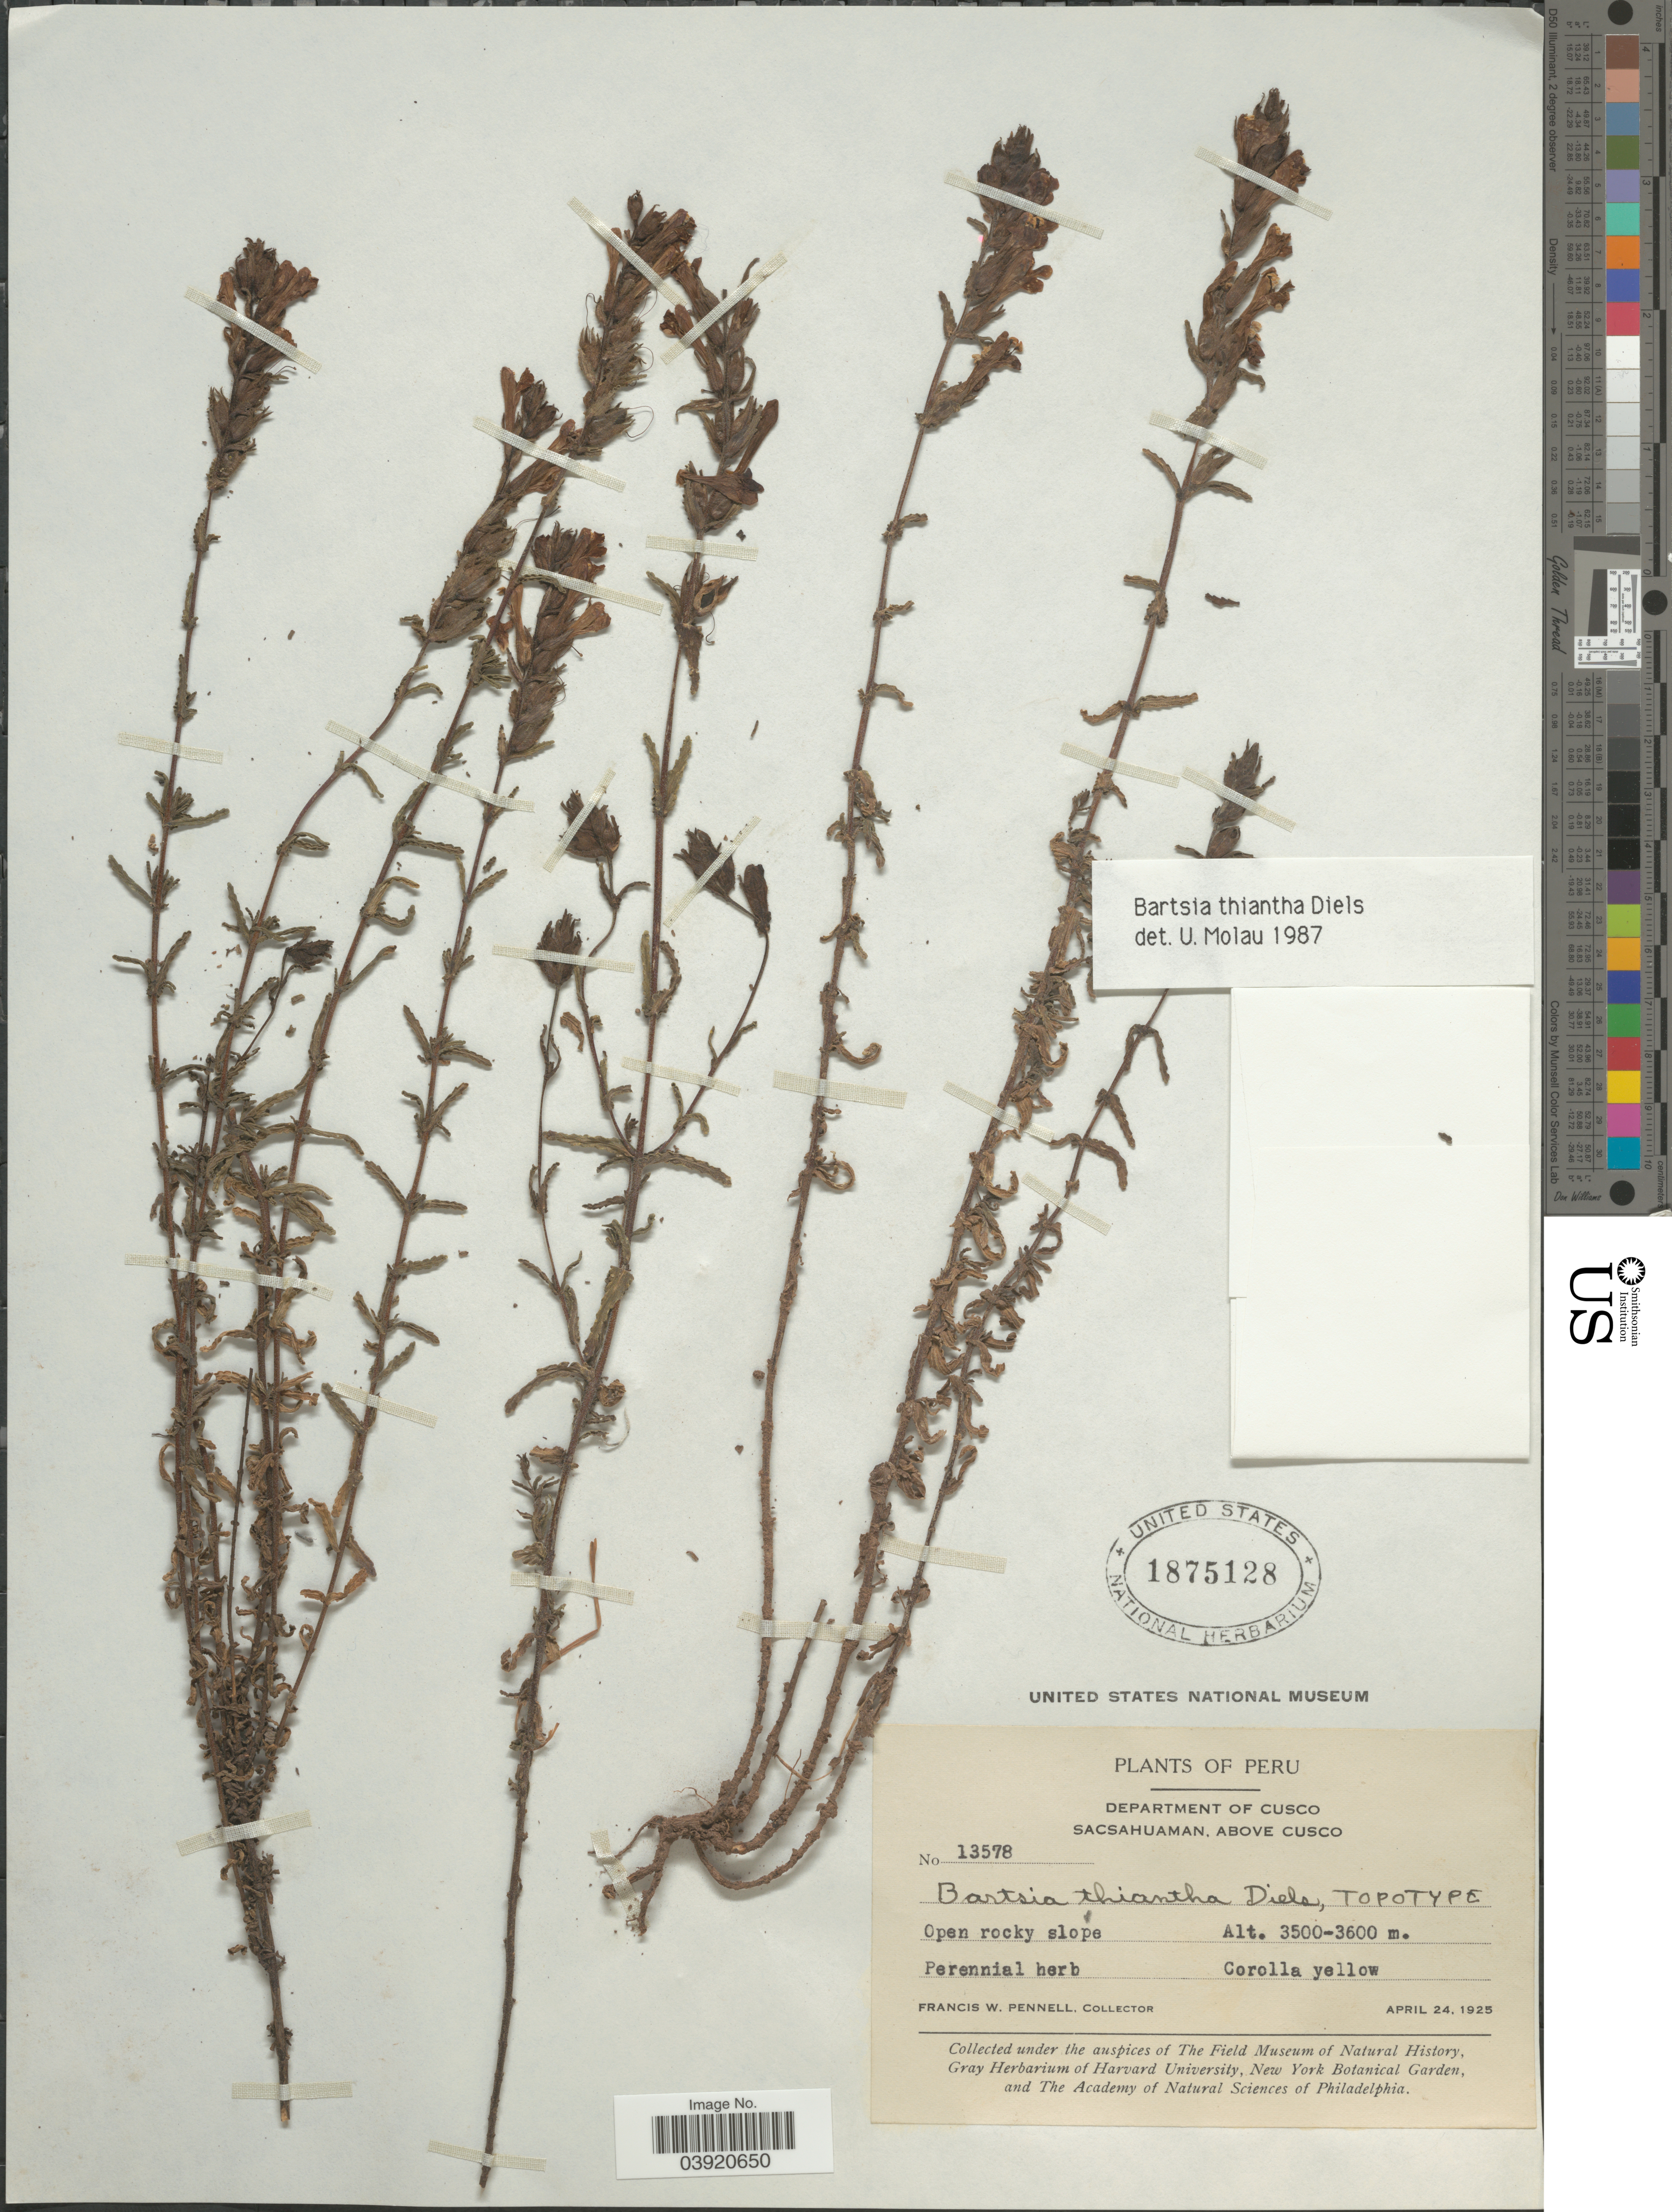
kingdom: Plantae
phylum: Tracheophyta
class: Magnoliopsida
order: Lamiales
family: Orobanchaceae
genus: Bartsia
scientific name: Bartsia thiantha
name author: Diels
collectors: F. W. Pennell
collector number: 13578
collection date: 1925-04-24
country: Peru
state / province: Cusco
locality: Department of Cusco. Sacsahuaman, above Cusco.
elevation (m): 3500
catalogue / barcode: US 1875128